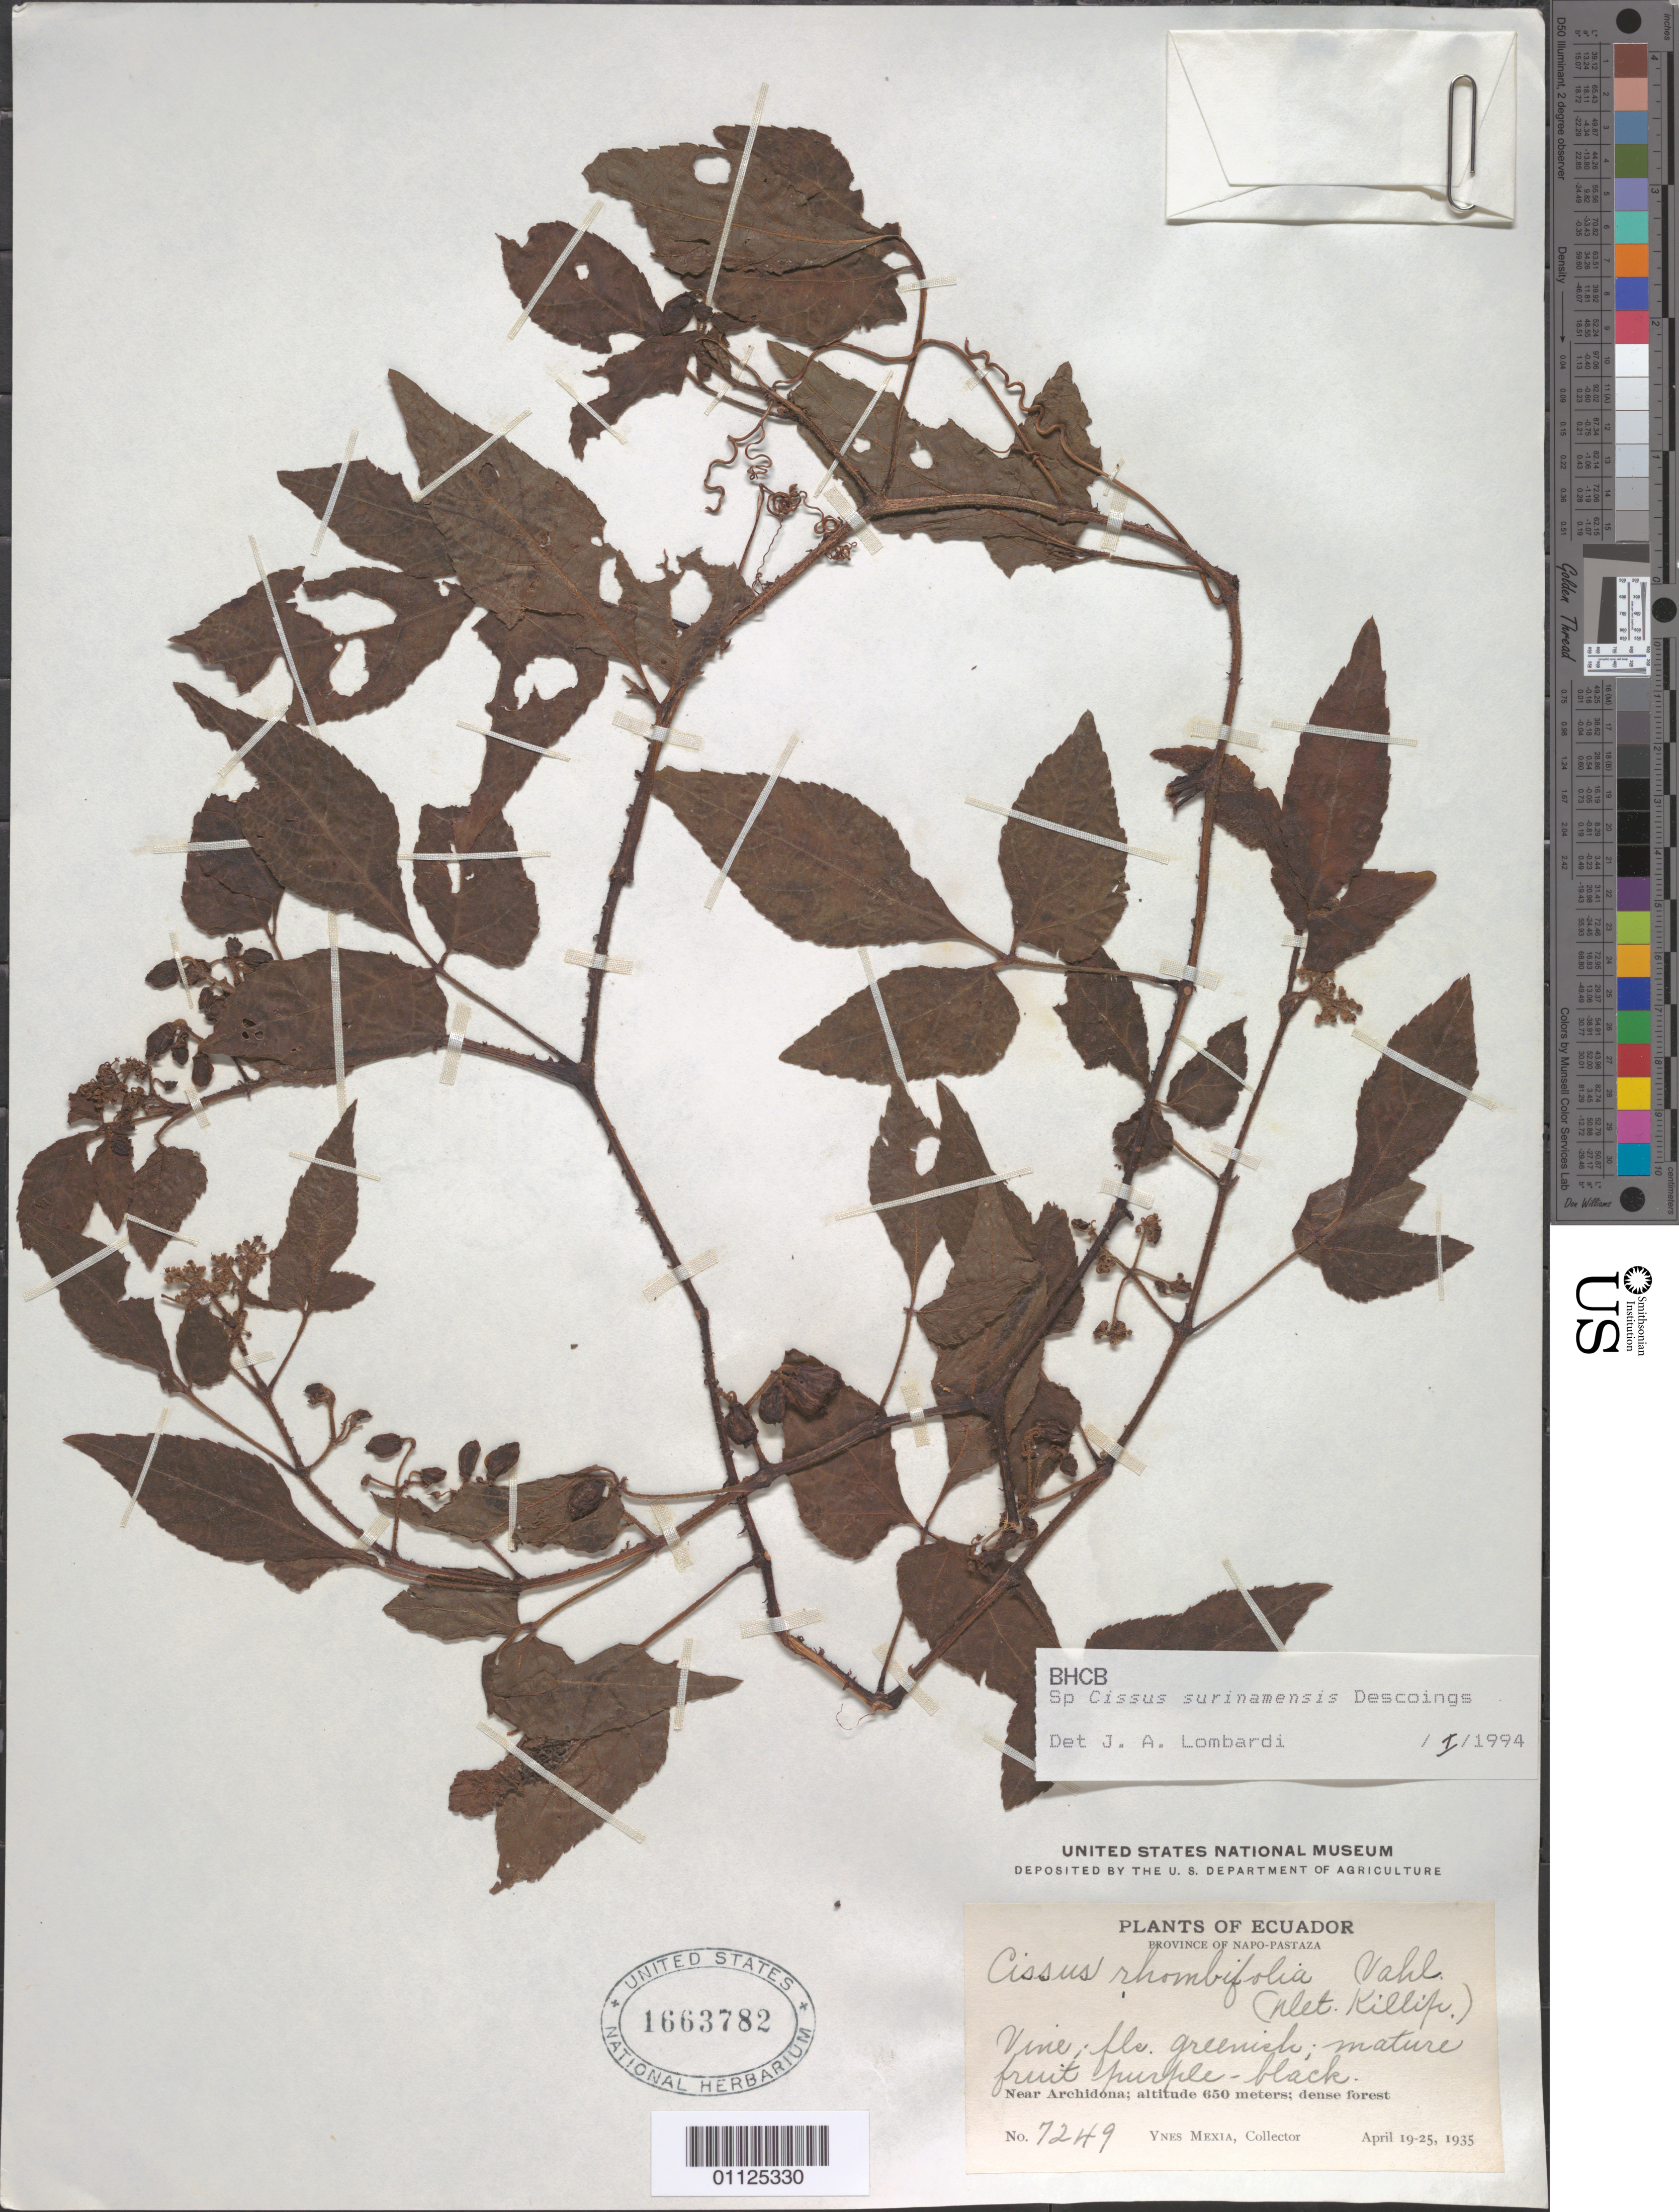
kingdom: Plantae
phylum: Tracheophyta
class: Magnoliopsida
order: Vitales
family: Vitaceae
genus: Cissus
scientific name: Cissus surinamensis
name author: Desc.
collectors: Y. Mexia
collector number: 7249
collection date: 1935-04-19/1935-04-25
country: Ecuador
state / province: Napo / Pastaza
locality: Near Archidona.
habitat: Vine. Dense forest.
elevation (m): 650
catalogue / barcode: US 1663782